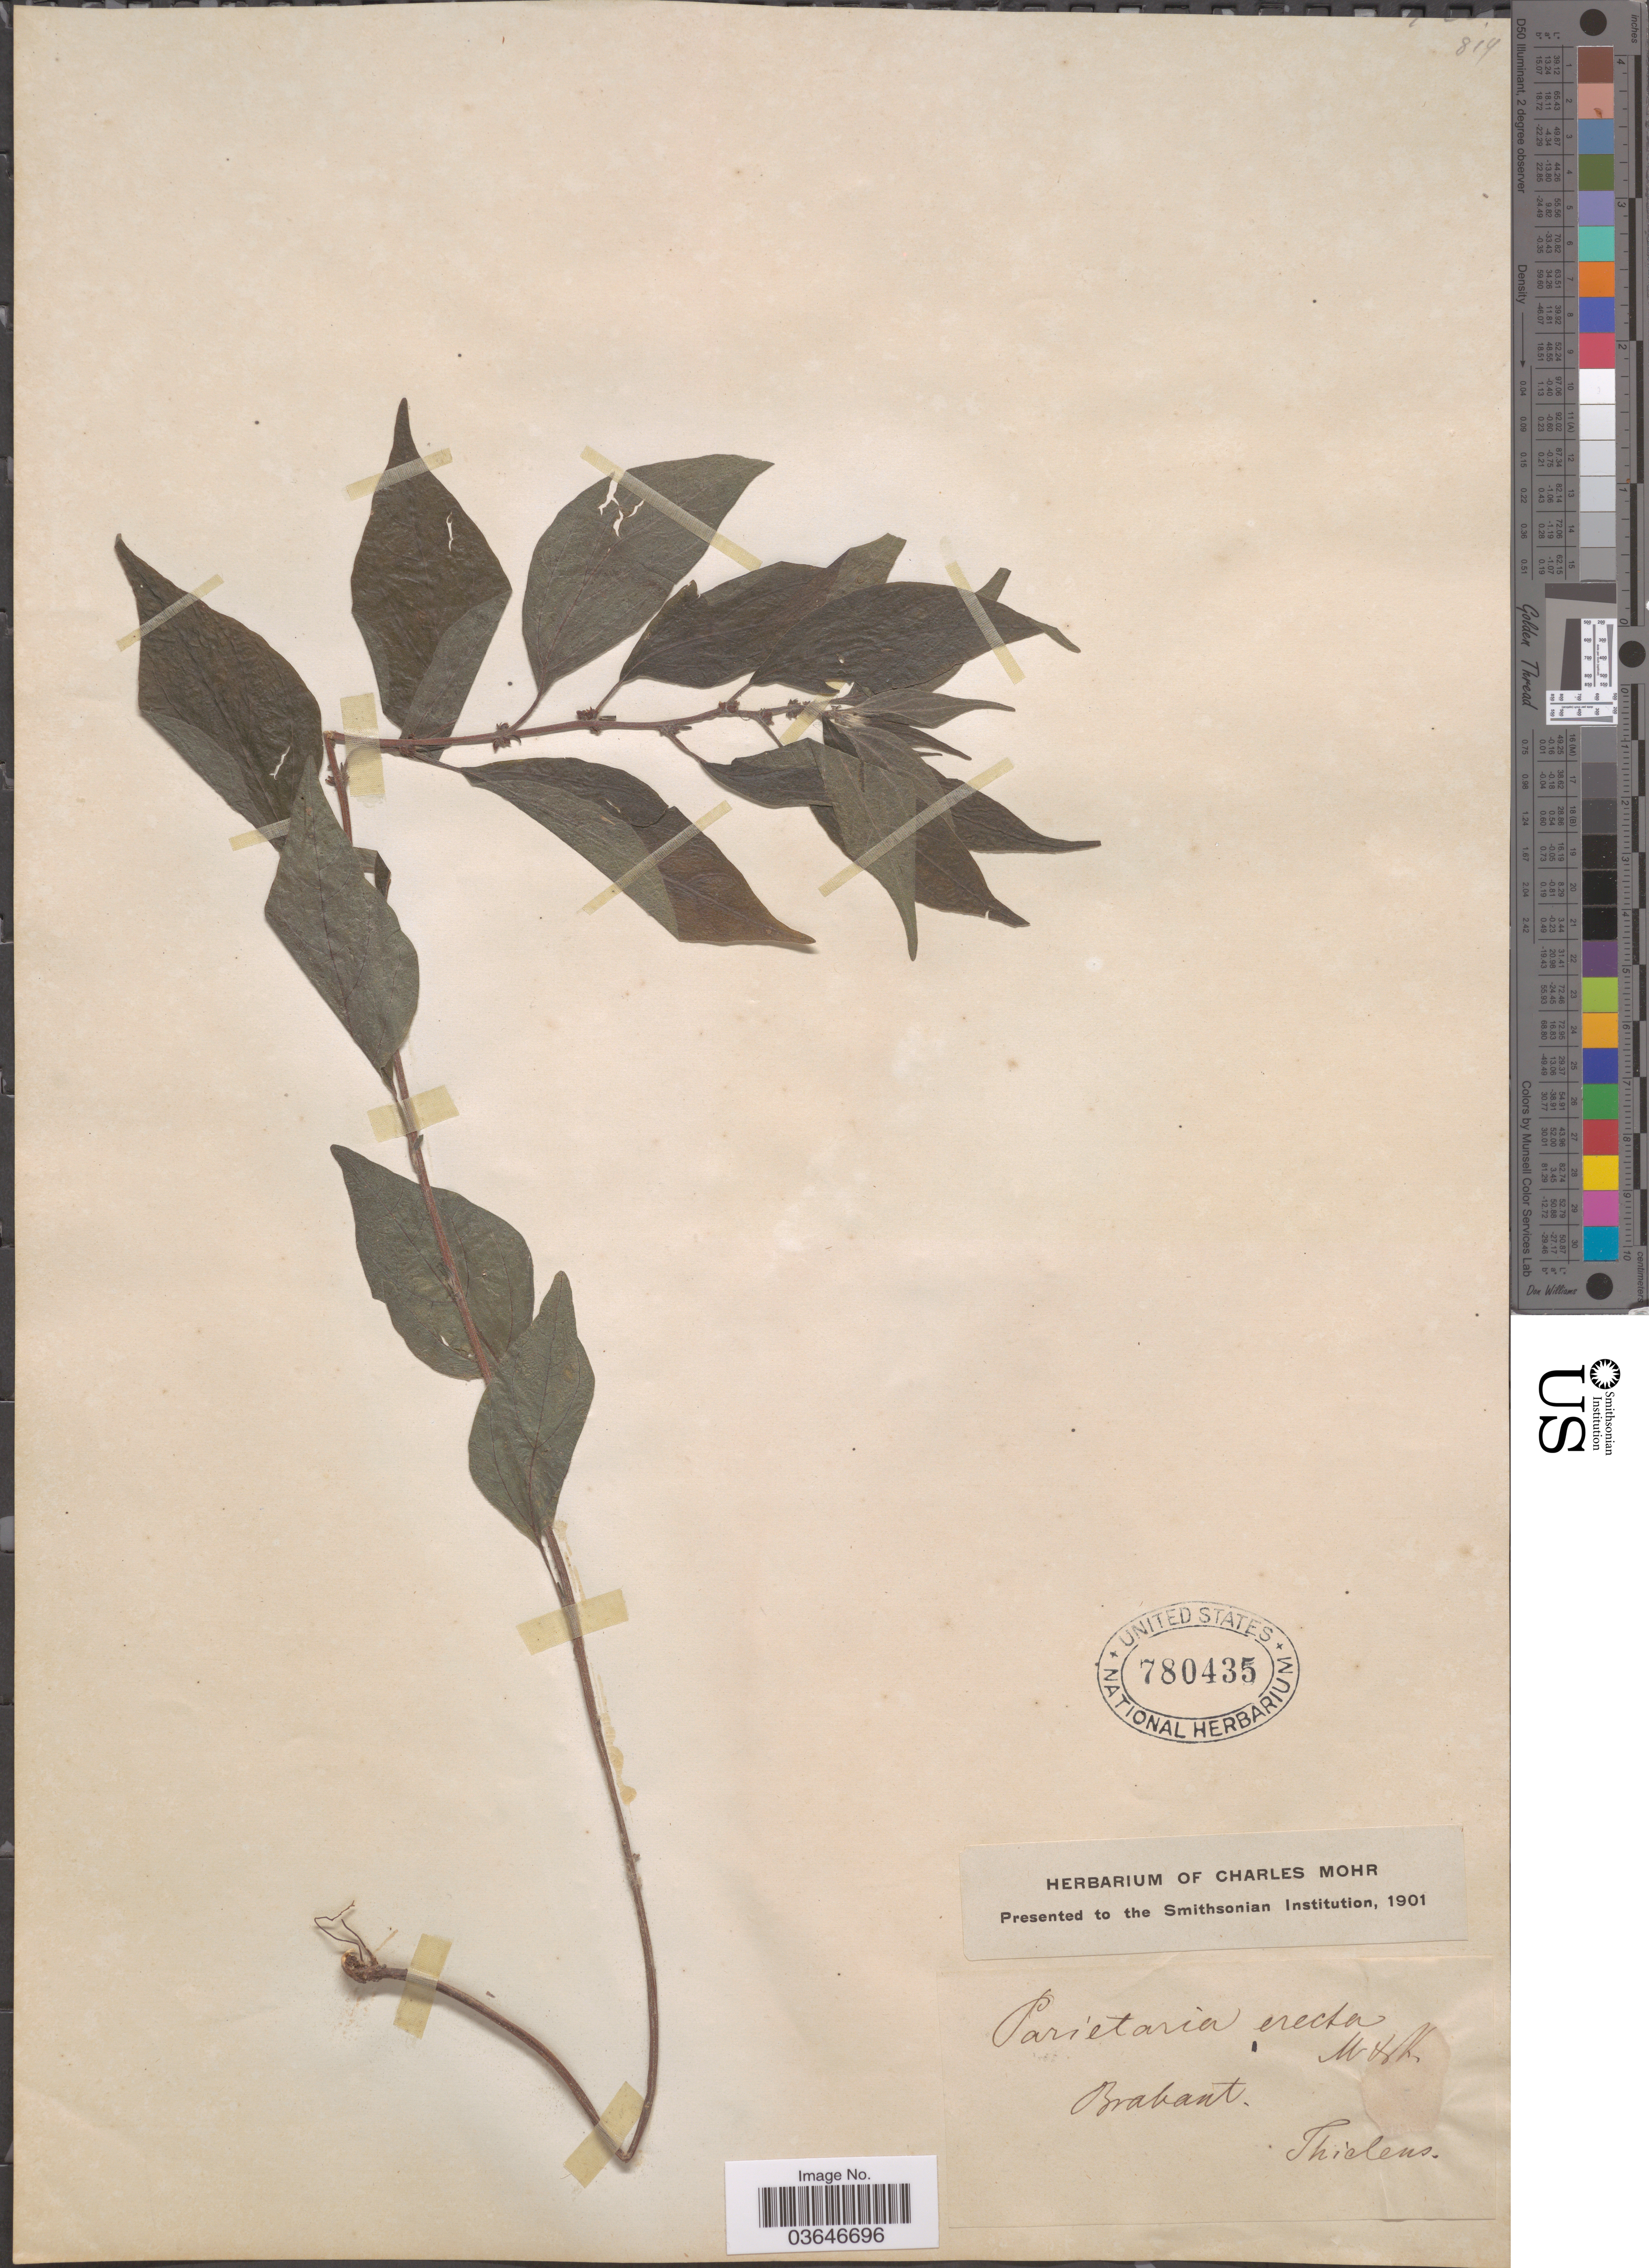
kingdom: Plantae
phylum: Tracheophyta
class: Magnoliopsida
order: Rosales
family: Urticaceae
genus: Parietaria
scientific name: Parietaria erecta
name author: Mert. ex W.D.J. Koch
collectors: Thielens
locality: Brabant.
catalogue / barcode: US 780435